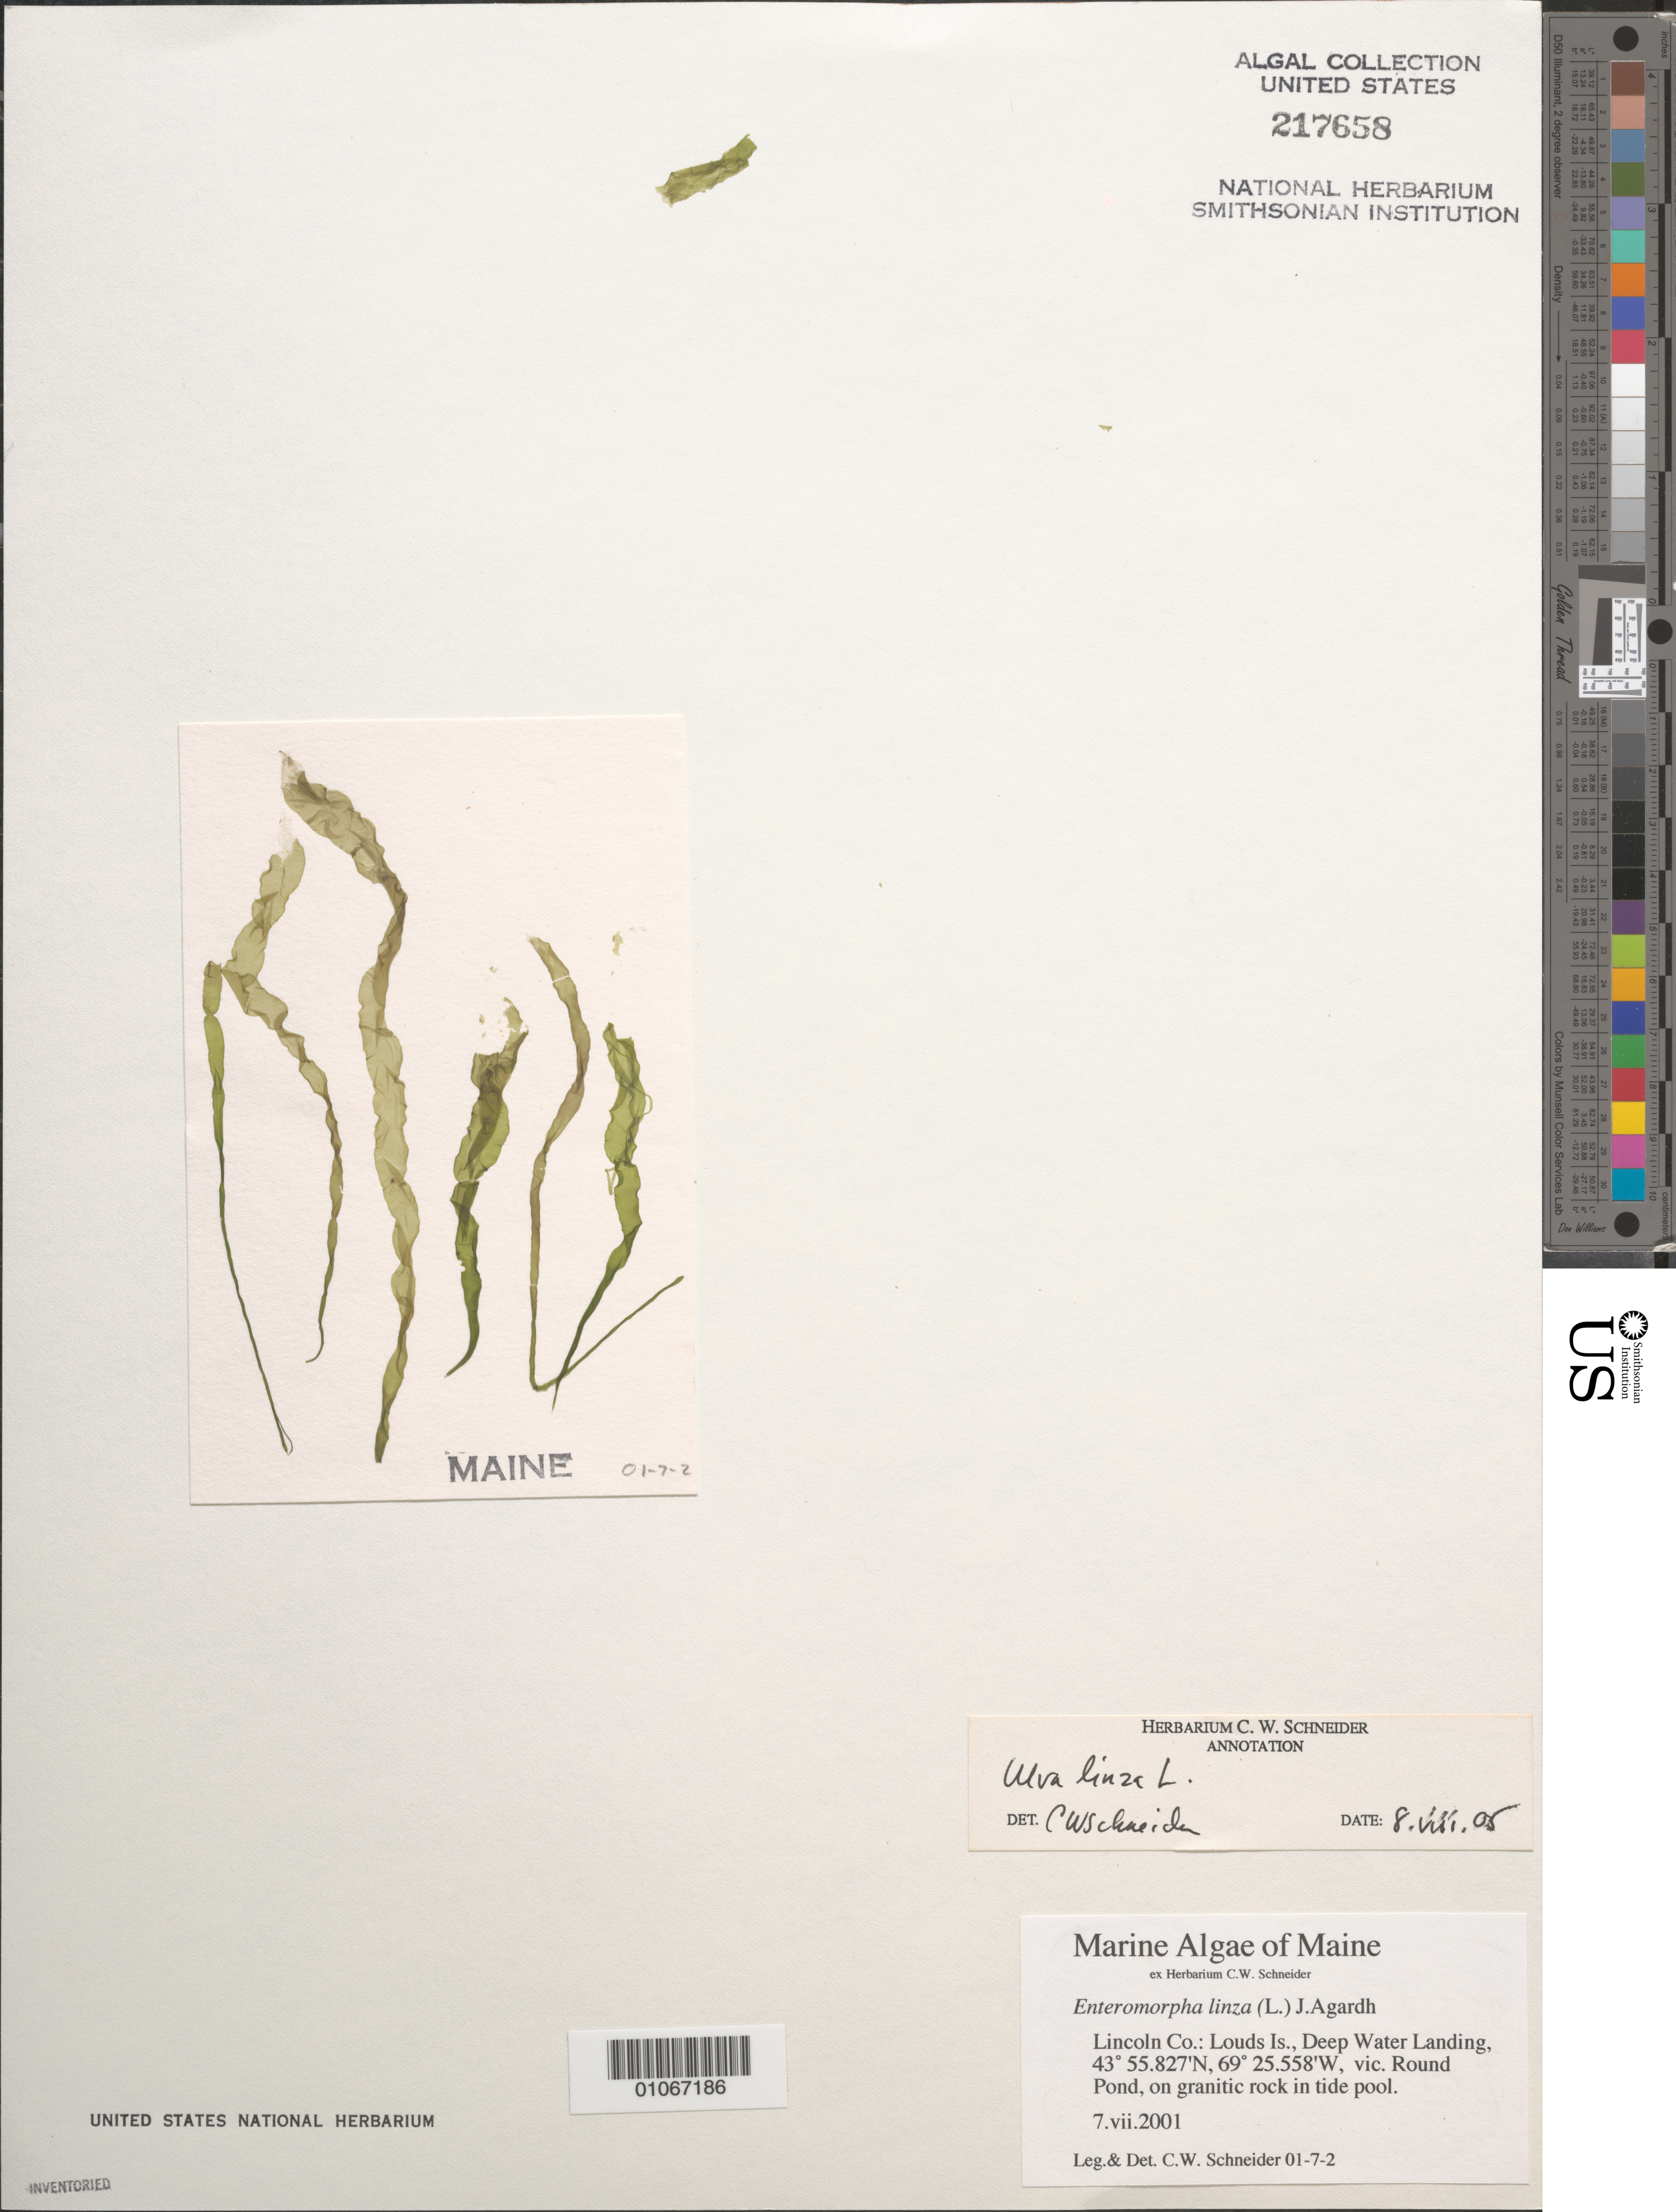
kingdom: Plantae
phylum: Chlorophyta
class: Ulvophyceae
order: Ulvales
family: Ulvaceae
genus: Ulva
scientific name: Ulva linza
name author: L.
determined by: Schneider, C. W.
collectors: C. W. Schneider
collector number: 01-7-2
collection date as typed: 07 Jul 2001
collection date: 2001-07-07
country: United States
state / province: Maine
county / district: Lincoln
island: Louds Island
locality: Deep Water Landing, vicinity of Round Pond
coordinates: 43 55.827'N, 69 25.558'W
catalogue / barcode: US 217658